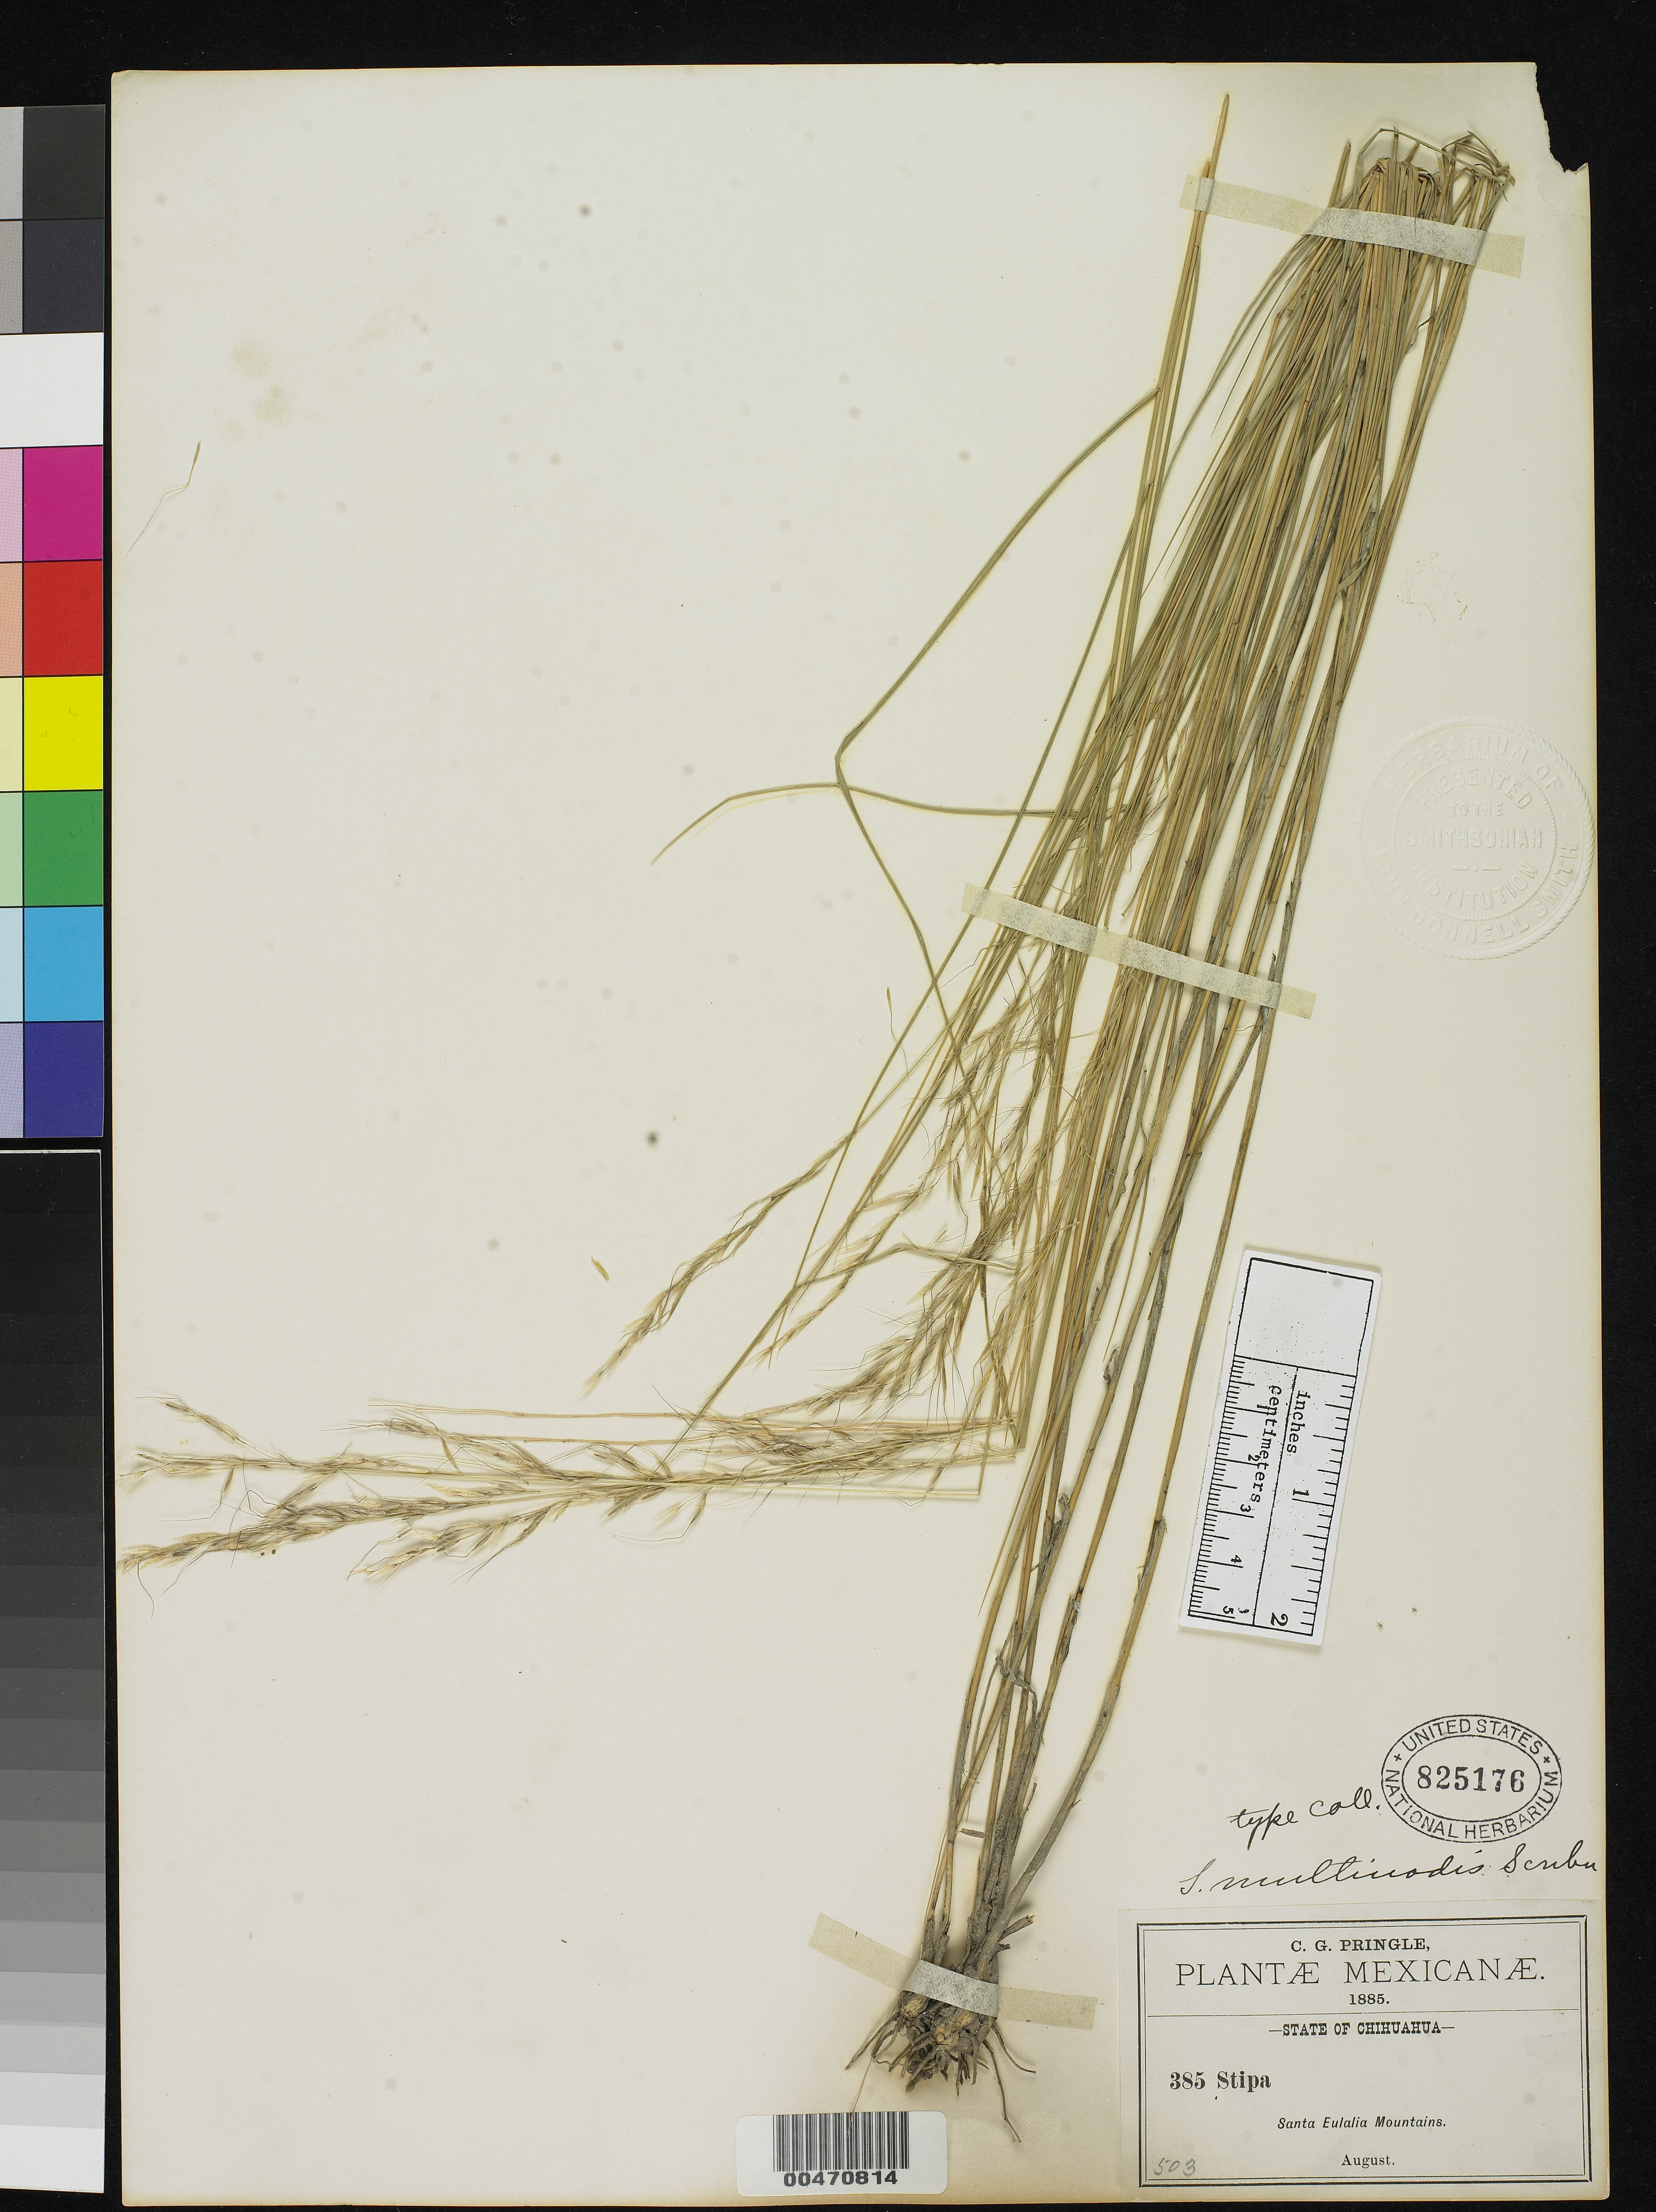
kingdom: Plantae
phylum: Tracheophyta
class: Liliopsida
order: Poales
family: Poaceae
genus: Stipa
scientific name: Stipa multinodis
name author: Scribn. ex W.J. Beal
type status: Isotype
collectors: C. G. Pringle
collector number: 385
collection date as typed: Aug 1885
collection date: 1885-08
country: Mexico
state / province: Chihuahua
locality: Santa Eulalia Mountains.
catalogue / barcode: US 825176